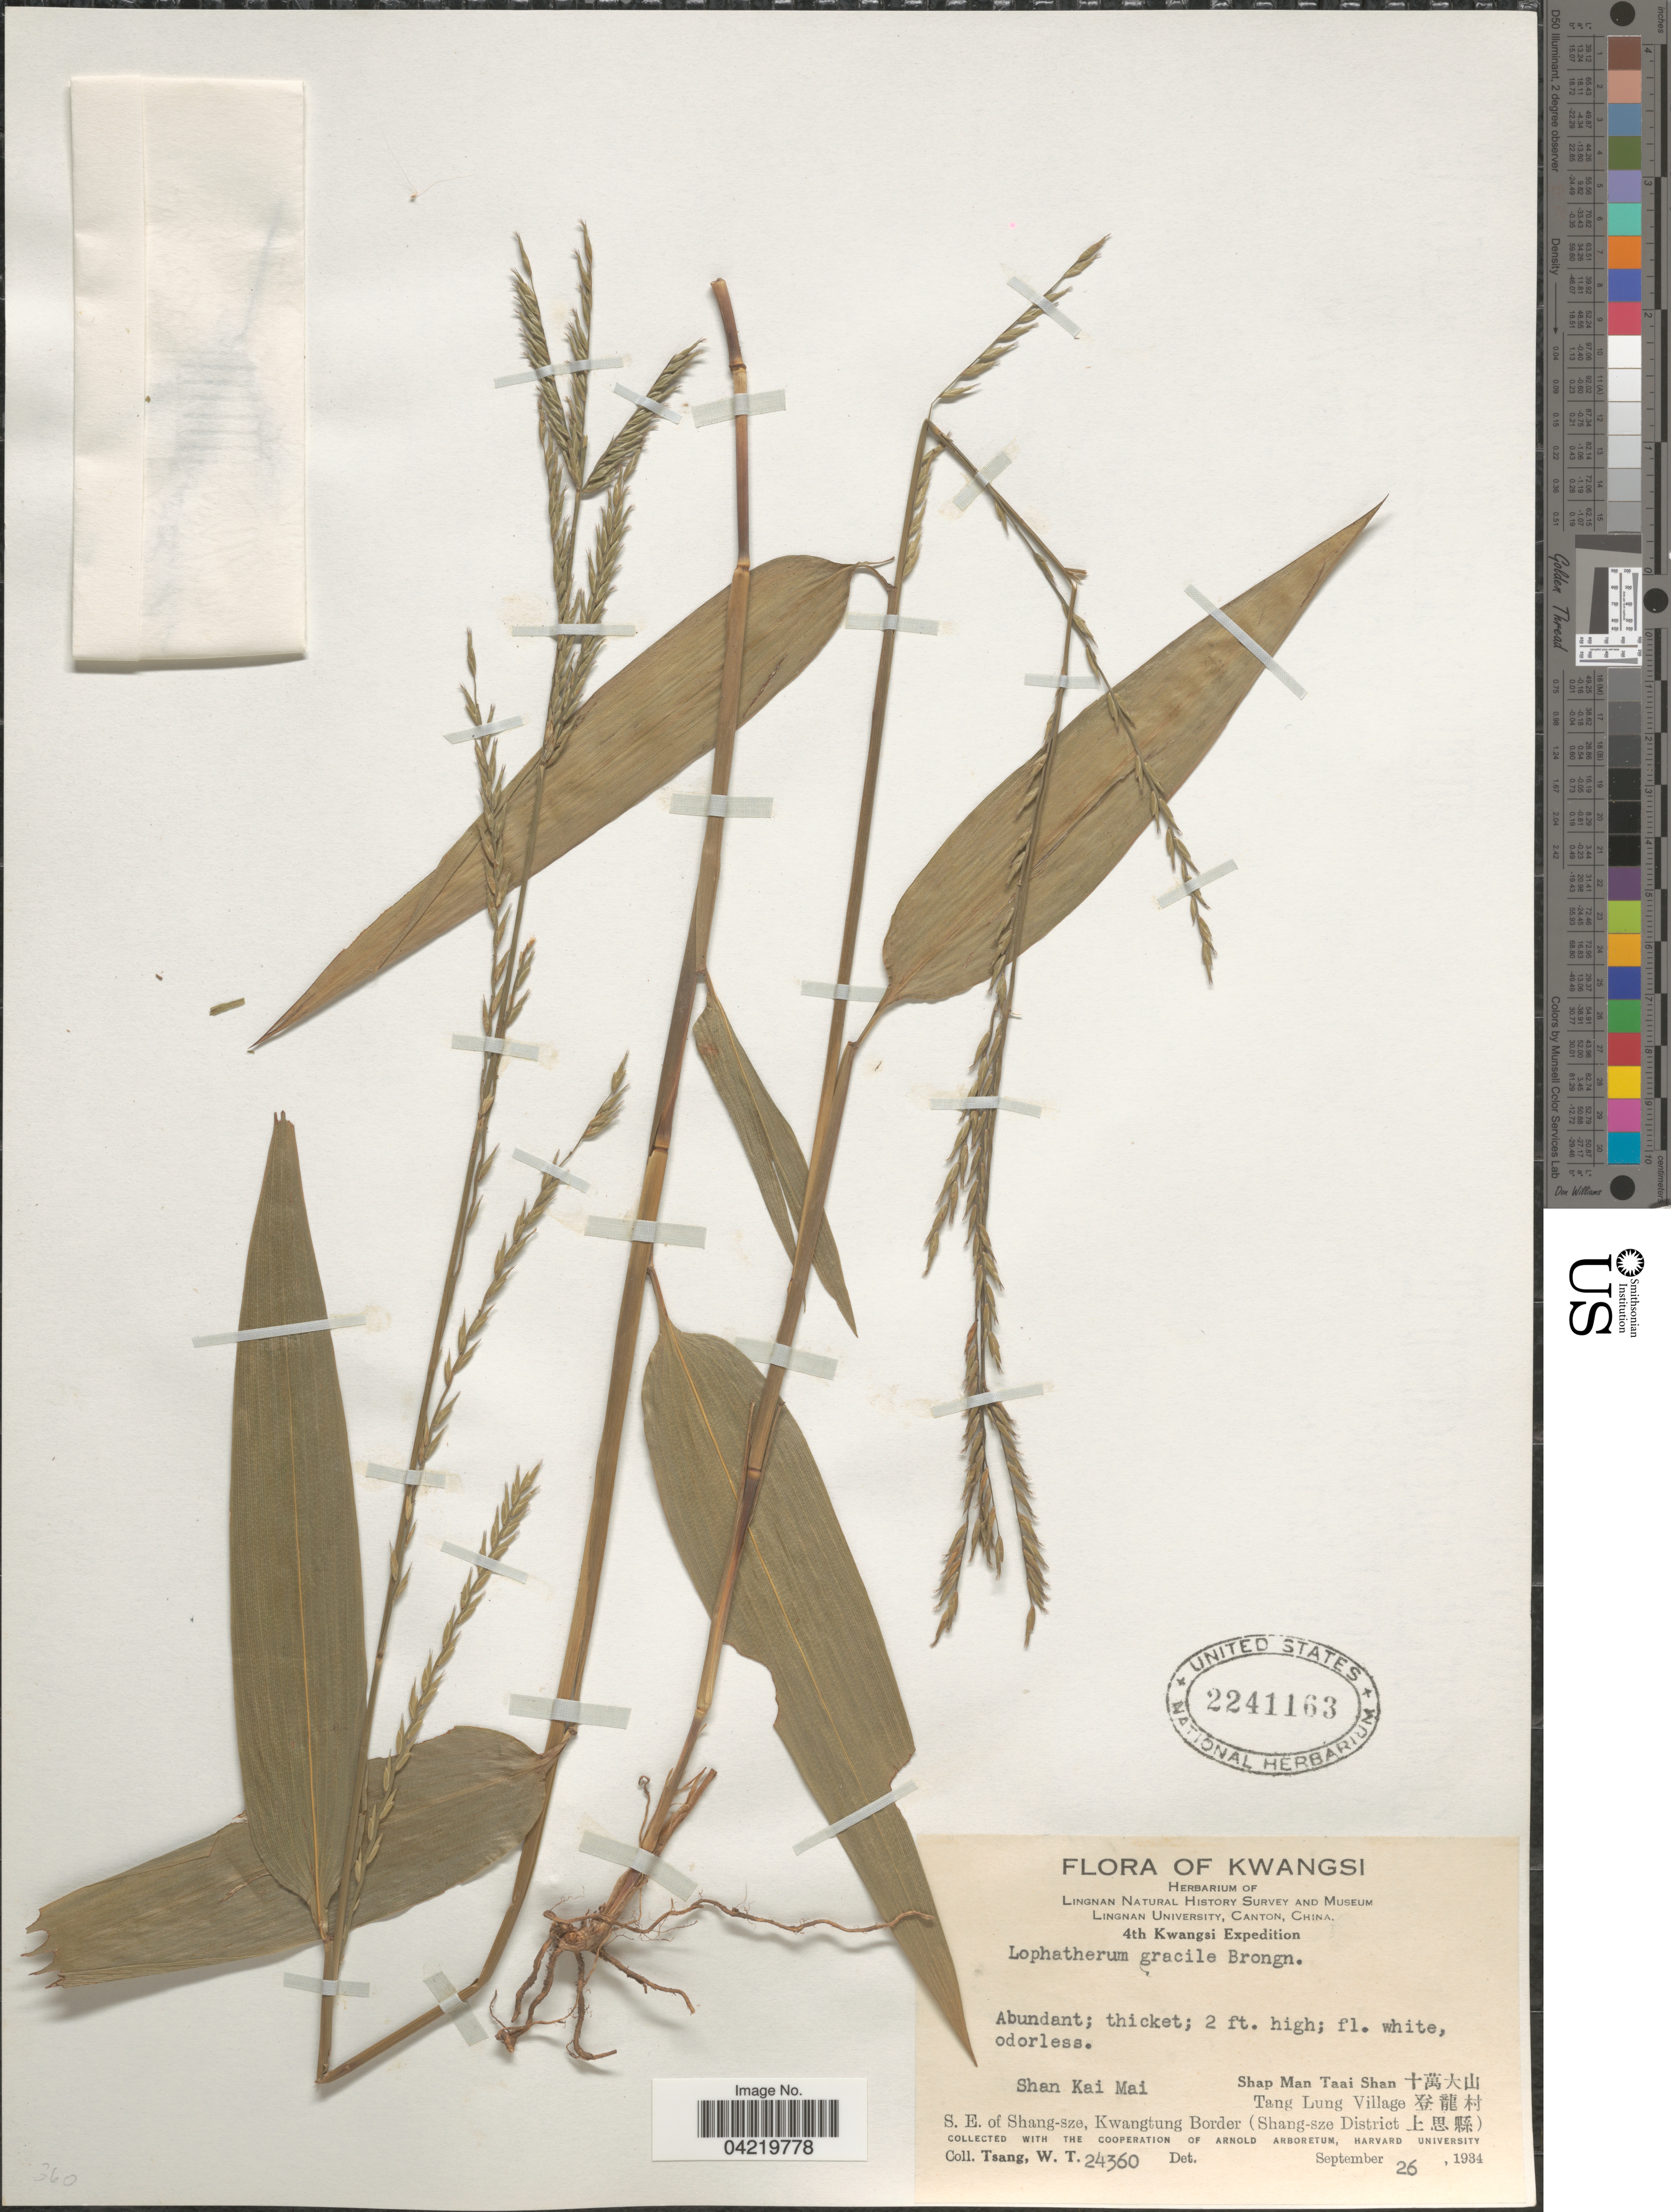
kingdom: Plantae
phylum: Tracheophyta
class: Liliopsida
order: Poales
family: Poaceae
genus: Lophatherum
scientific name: Lophatherum gracile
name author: Brongn.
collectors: W. T. Tsang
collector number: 24360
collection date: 1934-09-26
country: China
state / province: Guangxi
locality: Kwangsi. Lingnan Natural History Survey and Museum. 4th Kwangsi Expedition. Abundant; thicket. Shan Kai Mai. Shap Man Taai Shan X. Tang Lung Village X. S.E. of Shang-sze, Kwangtung Border (Shang-sze District X).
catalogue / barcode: US 2241163